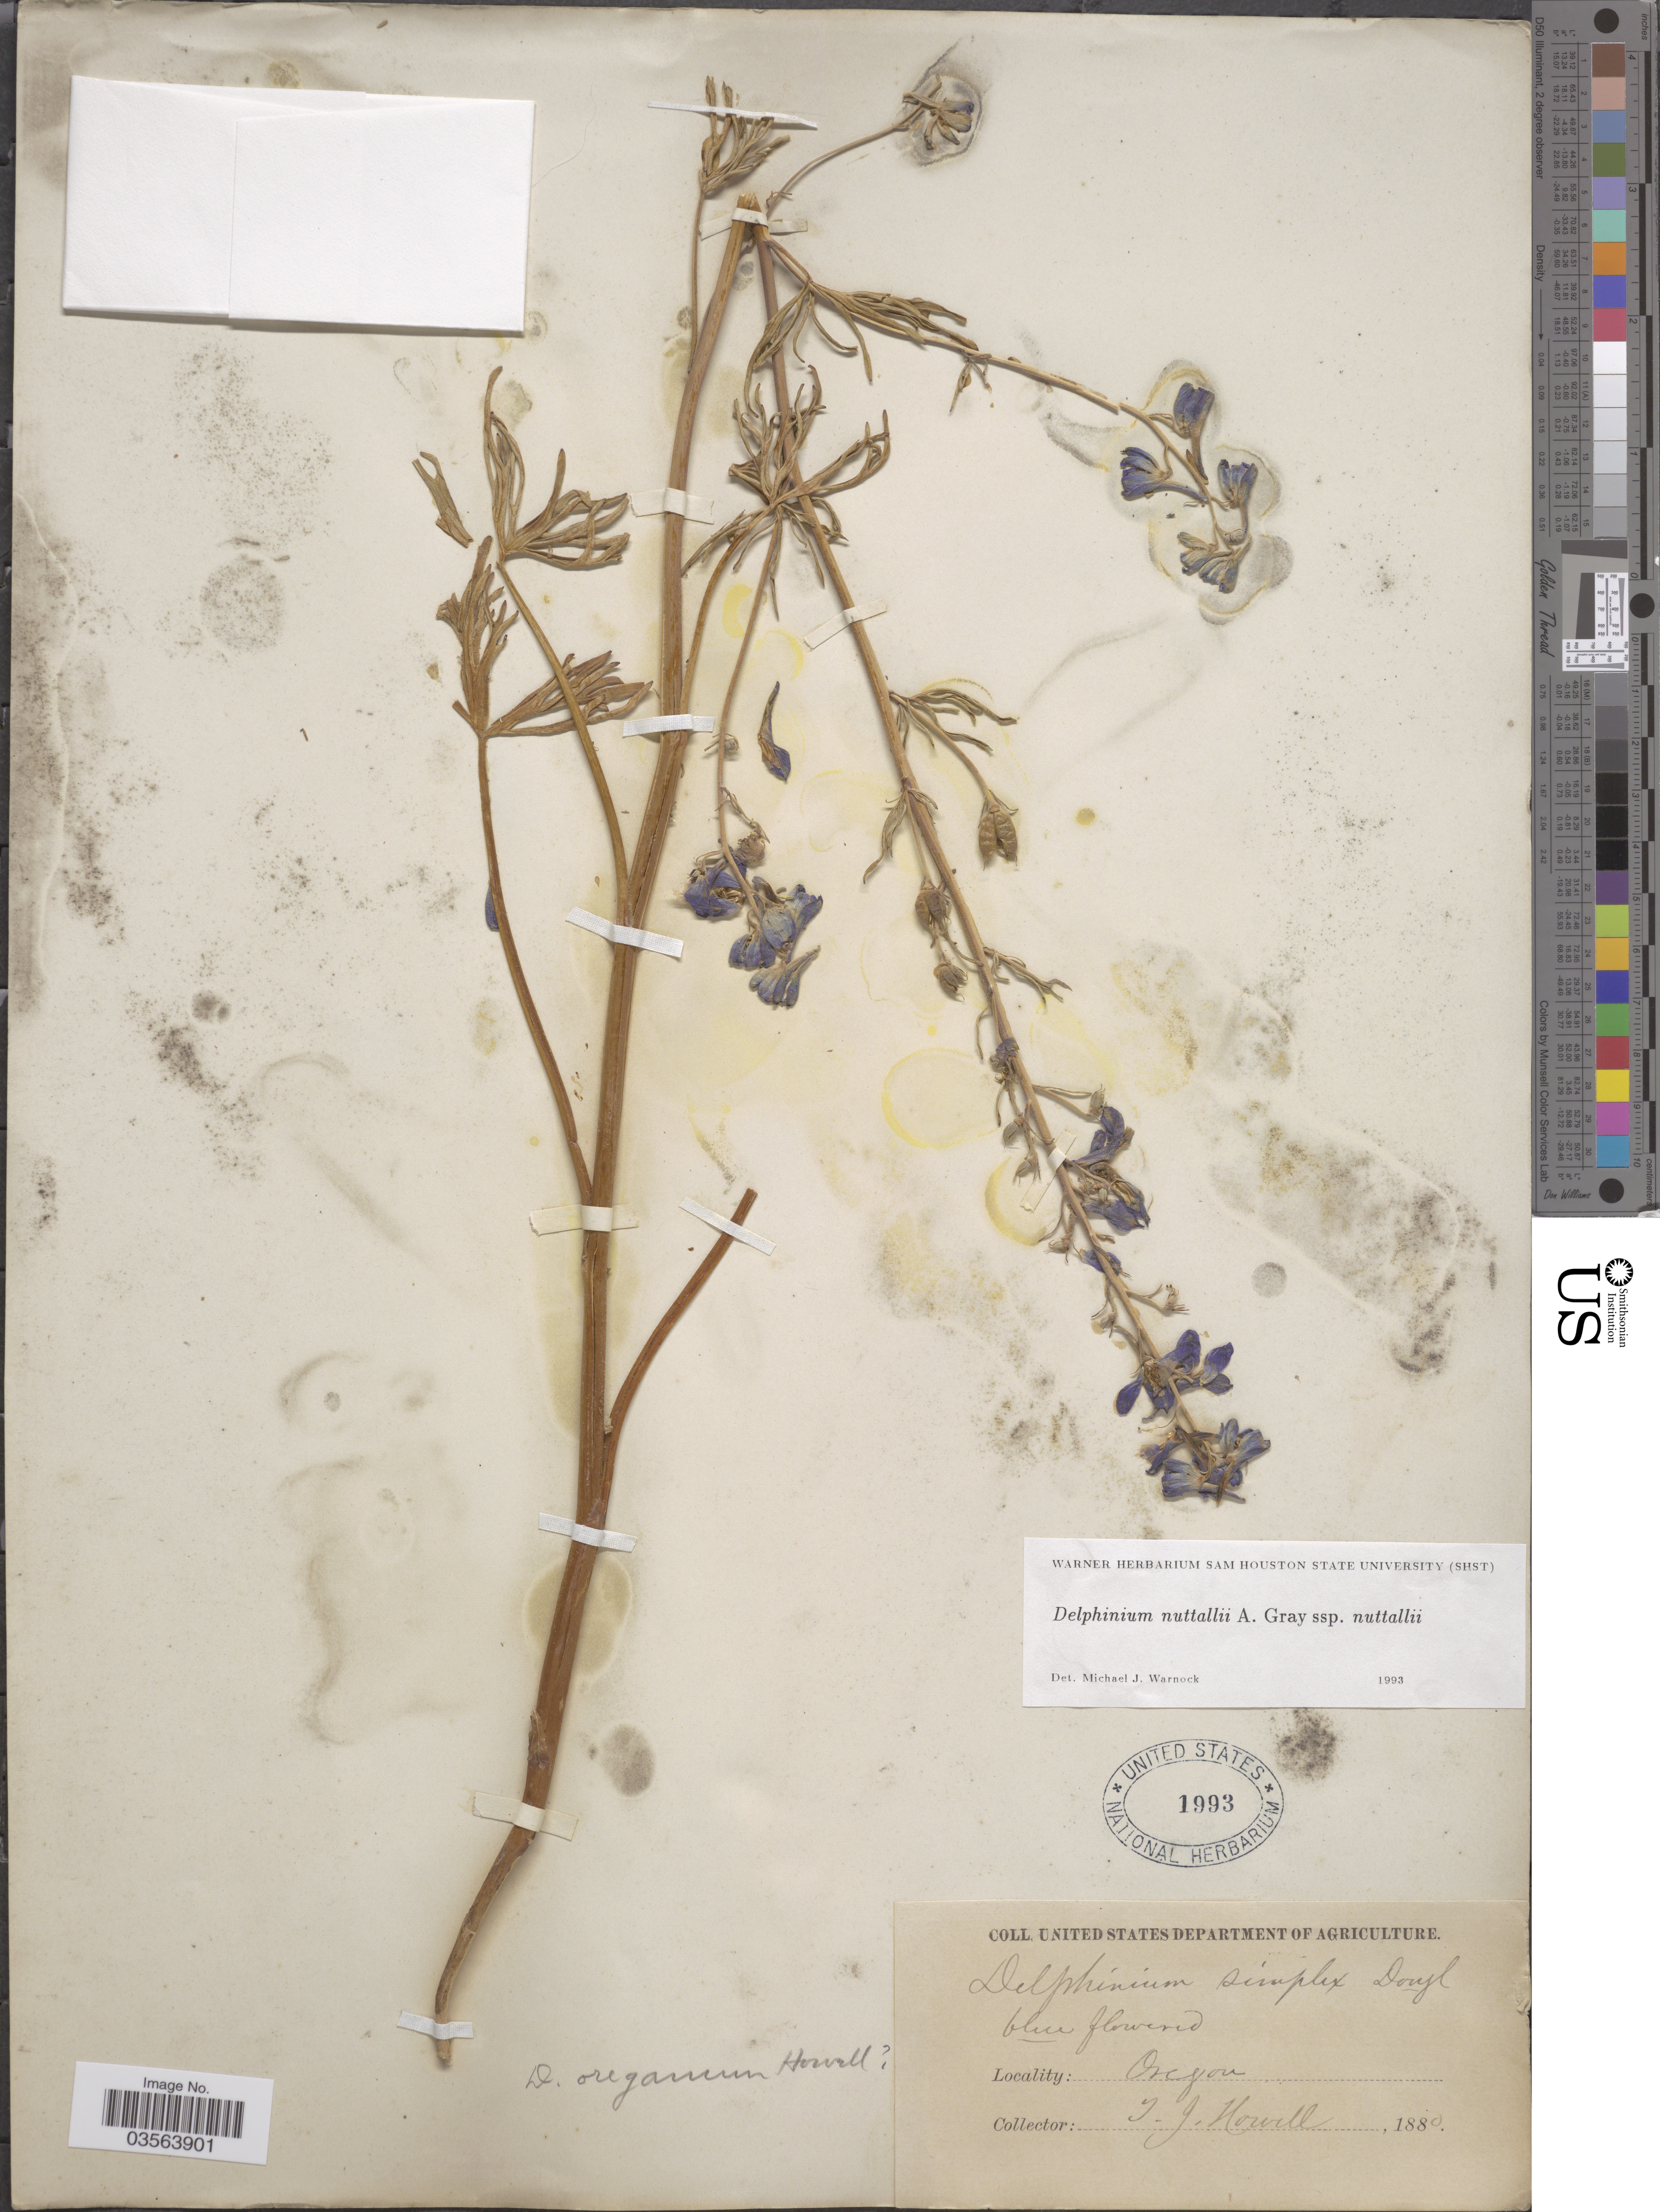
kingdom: Plantae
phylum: Tracheophyta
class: Magnoliopsida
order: Ranunculales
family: Ranunculaceae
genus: Delphinium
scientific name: Delphinium nuttallii subsp. nuttallii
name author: A. Gray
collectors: T. J. Howell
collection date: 1880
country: United States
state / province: Oregon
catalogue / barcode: US 1993